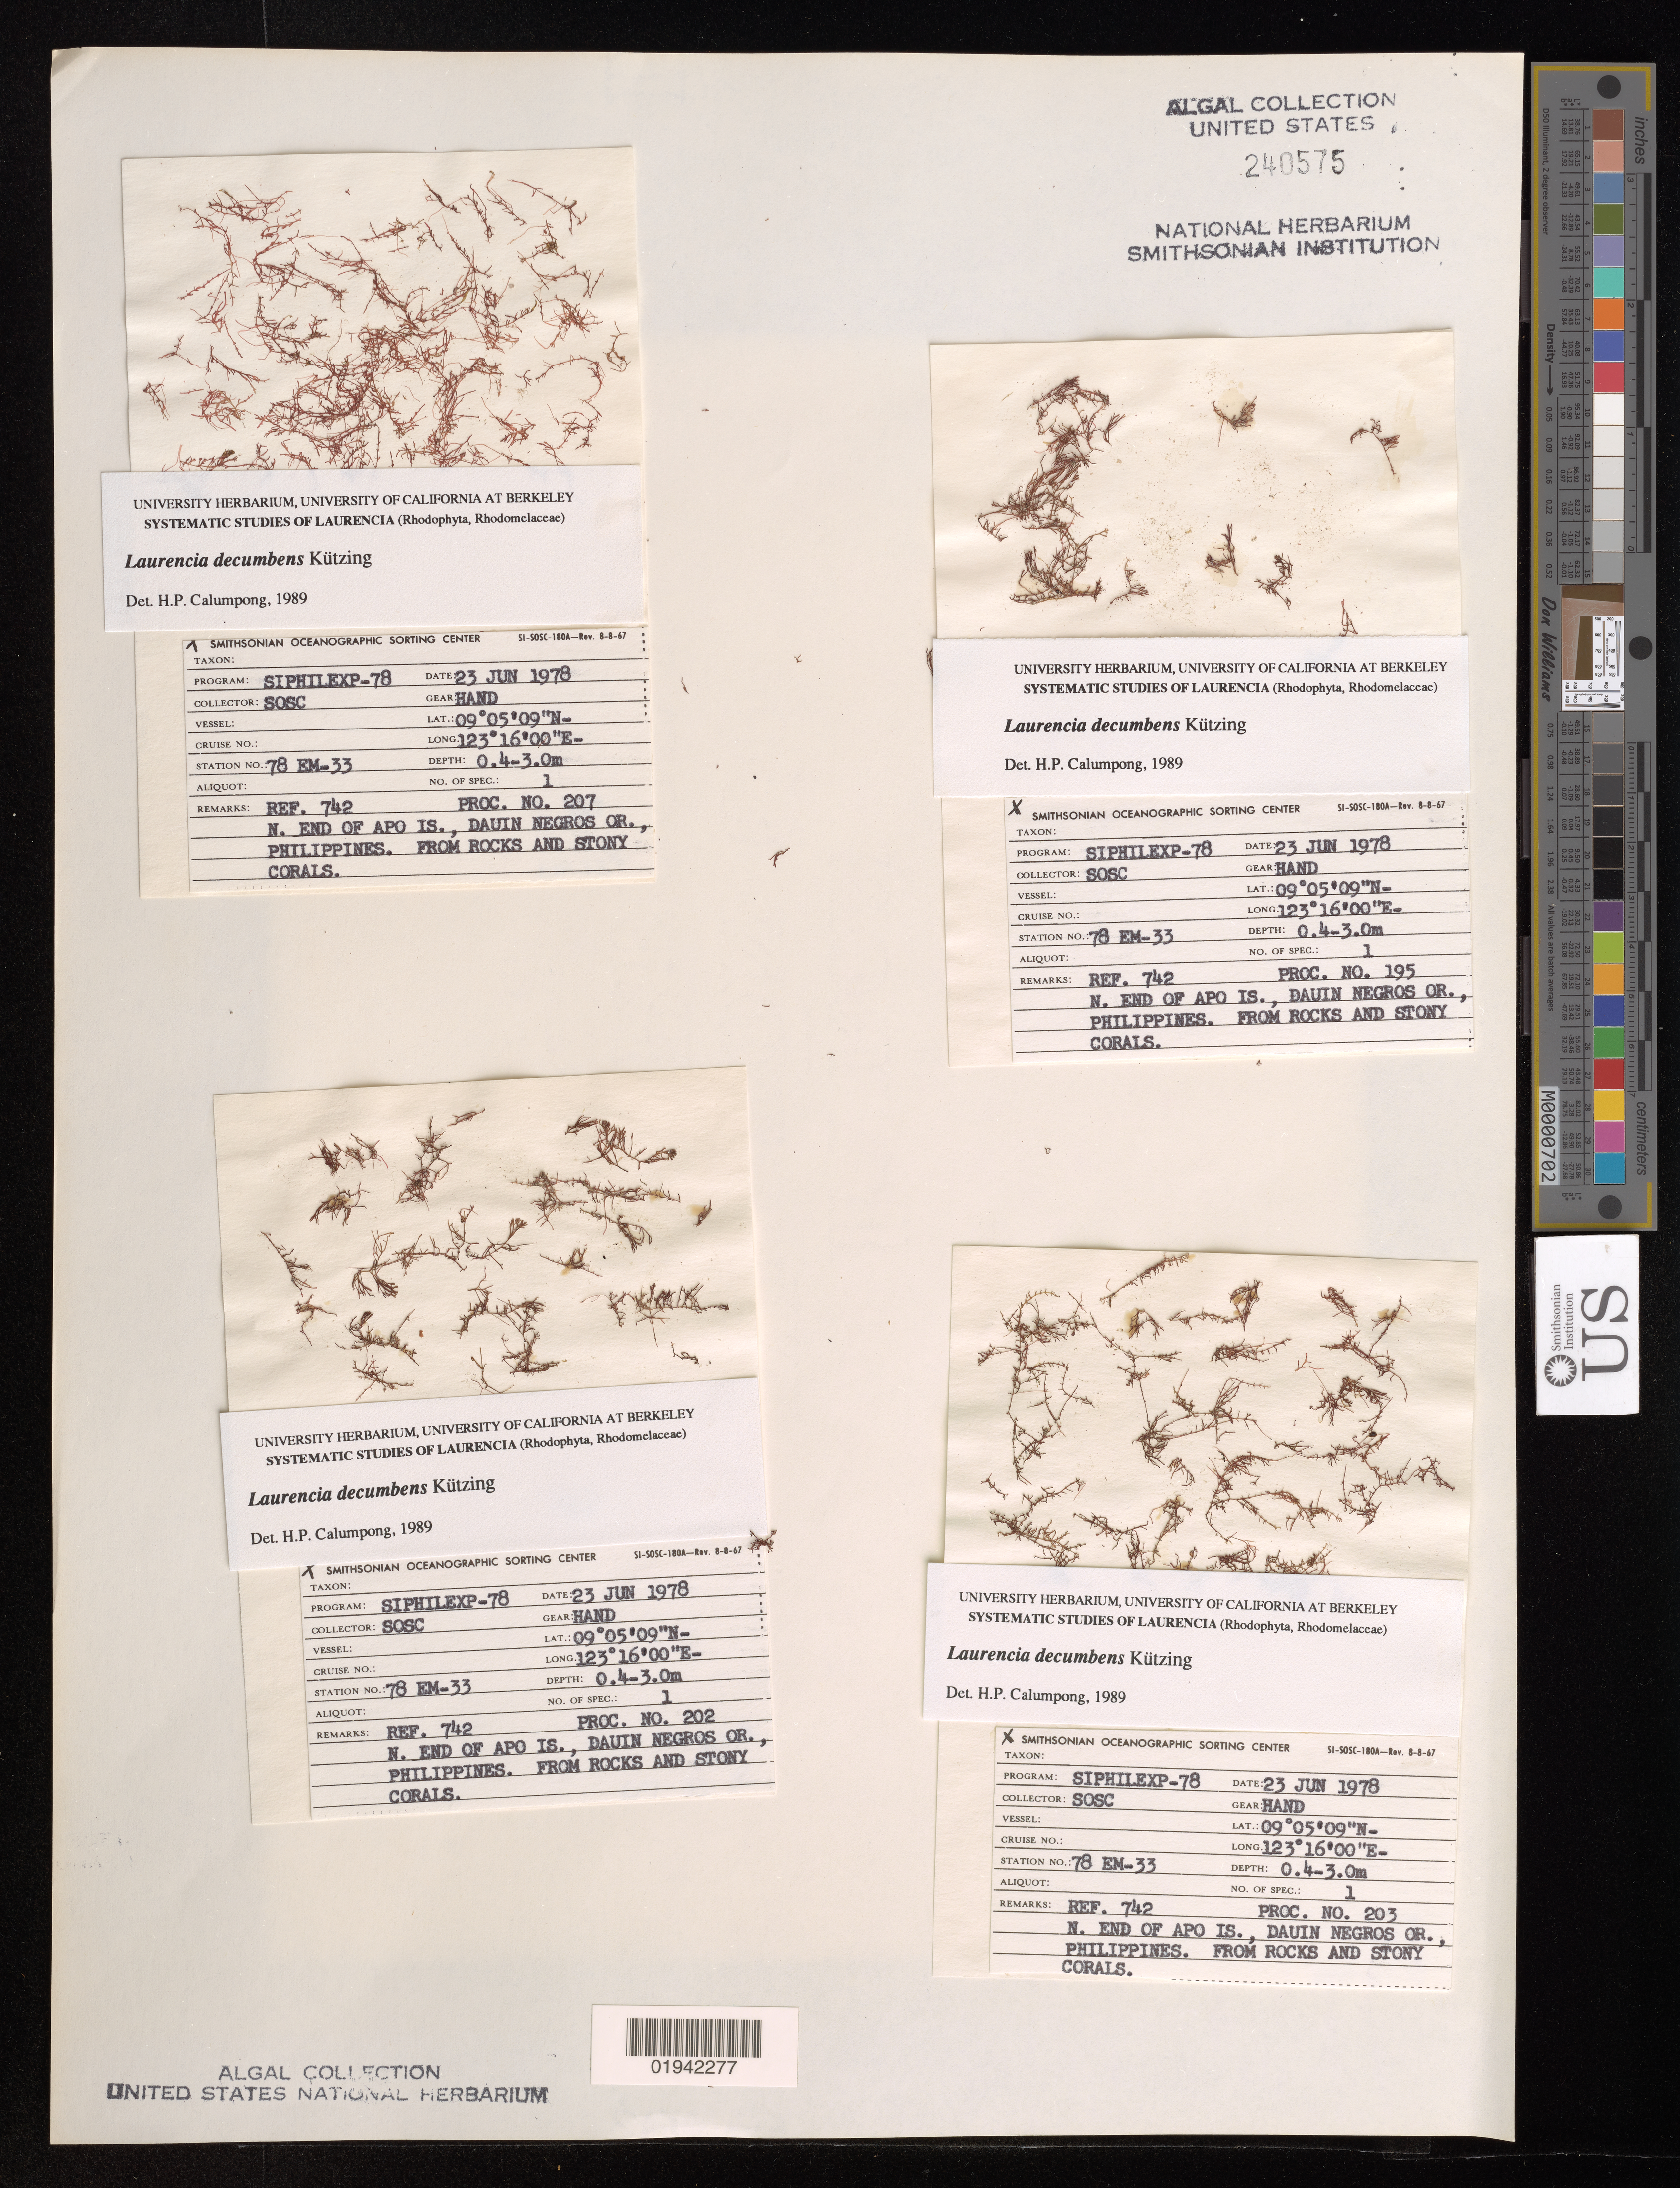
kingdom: Plantae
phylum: Rhodophyta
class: Florideophyceae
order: Ceramiales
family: Rhodomelaceae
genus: Laurencia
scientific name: Laurencia decumbens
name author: Kütz.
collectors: SOSC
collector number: Station 78 EM-33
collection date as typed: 23 Jun 1978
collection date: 1978-06-23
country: Philippines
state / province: Central Visayas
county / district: Negros Oriental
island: Apo Island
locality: Apo island, dauin, negros oriental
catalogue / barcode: US 240575